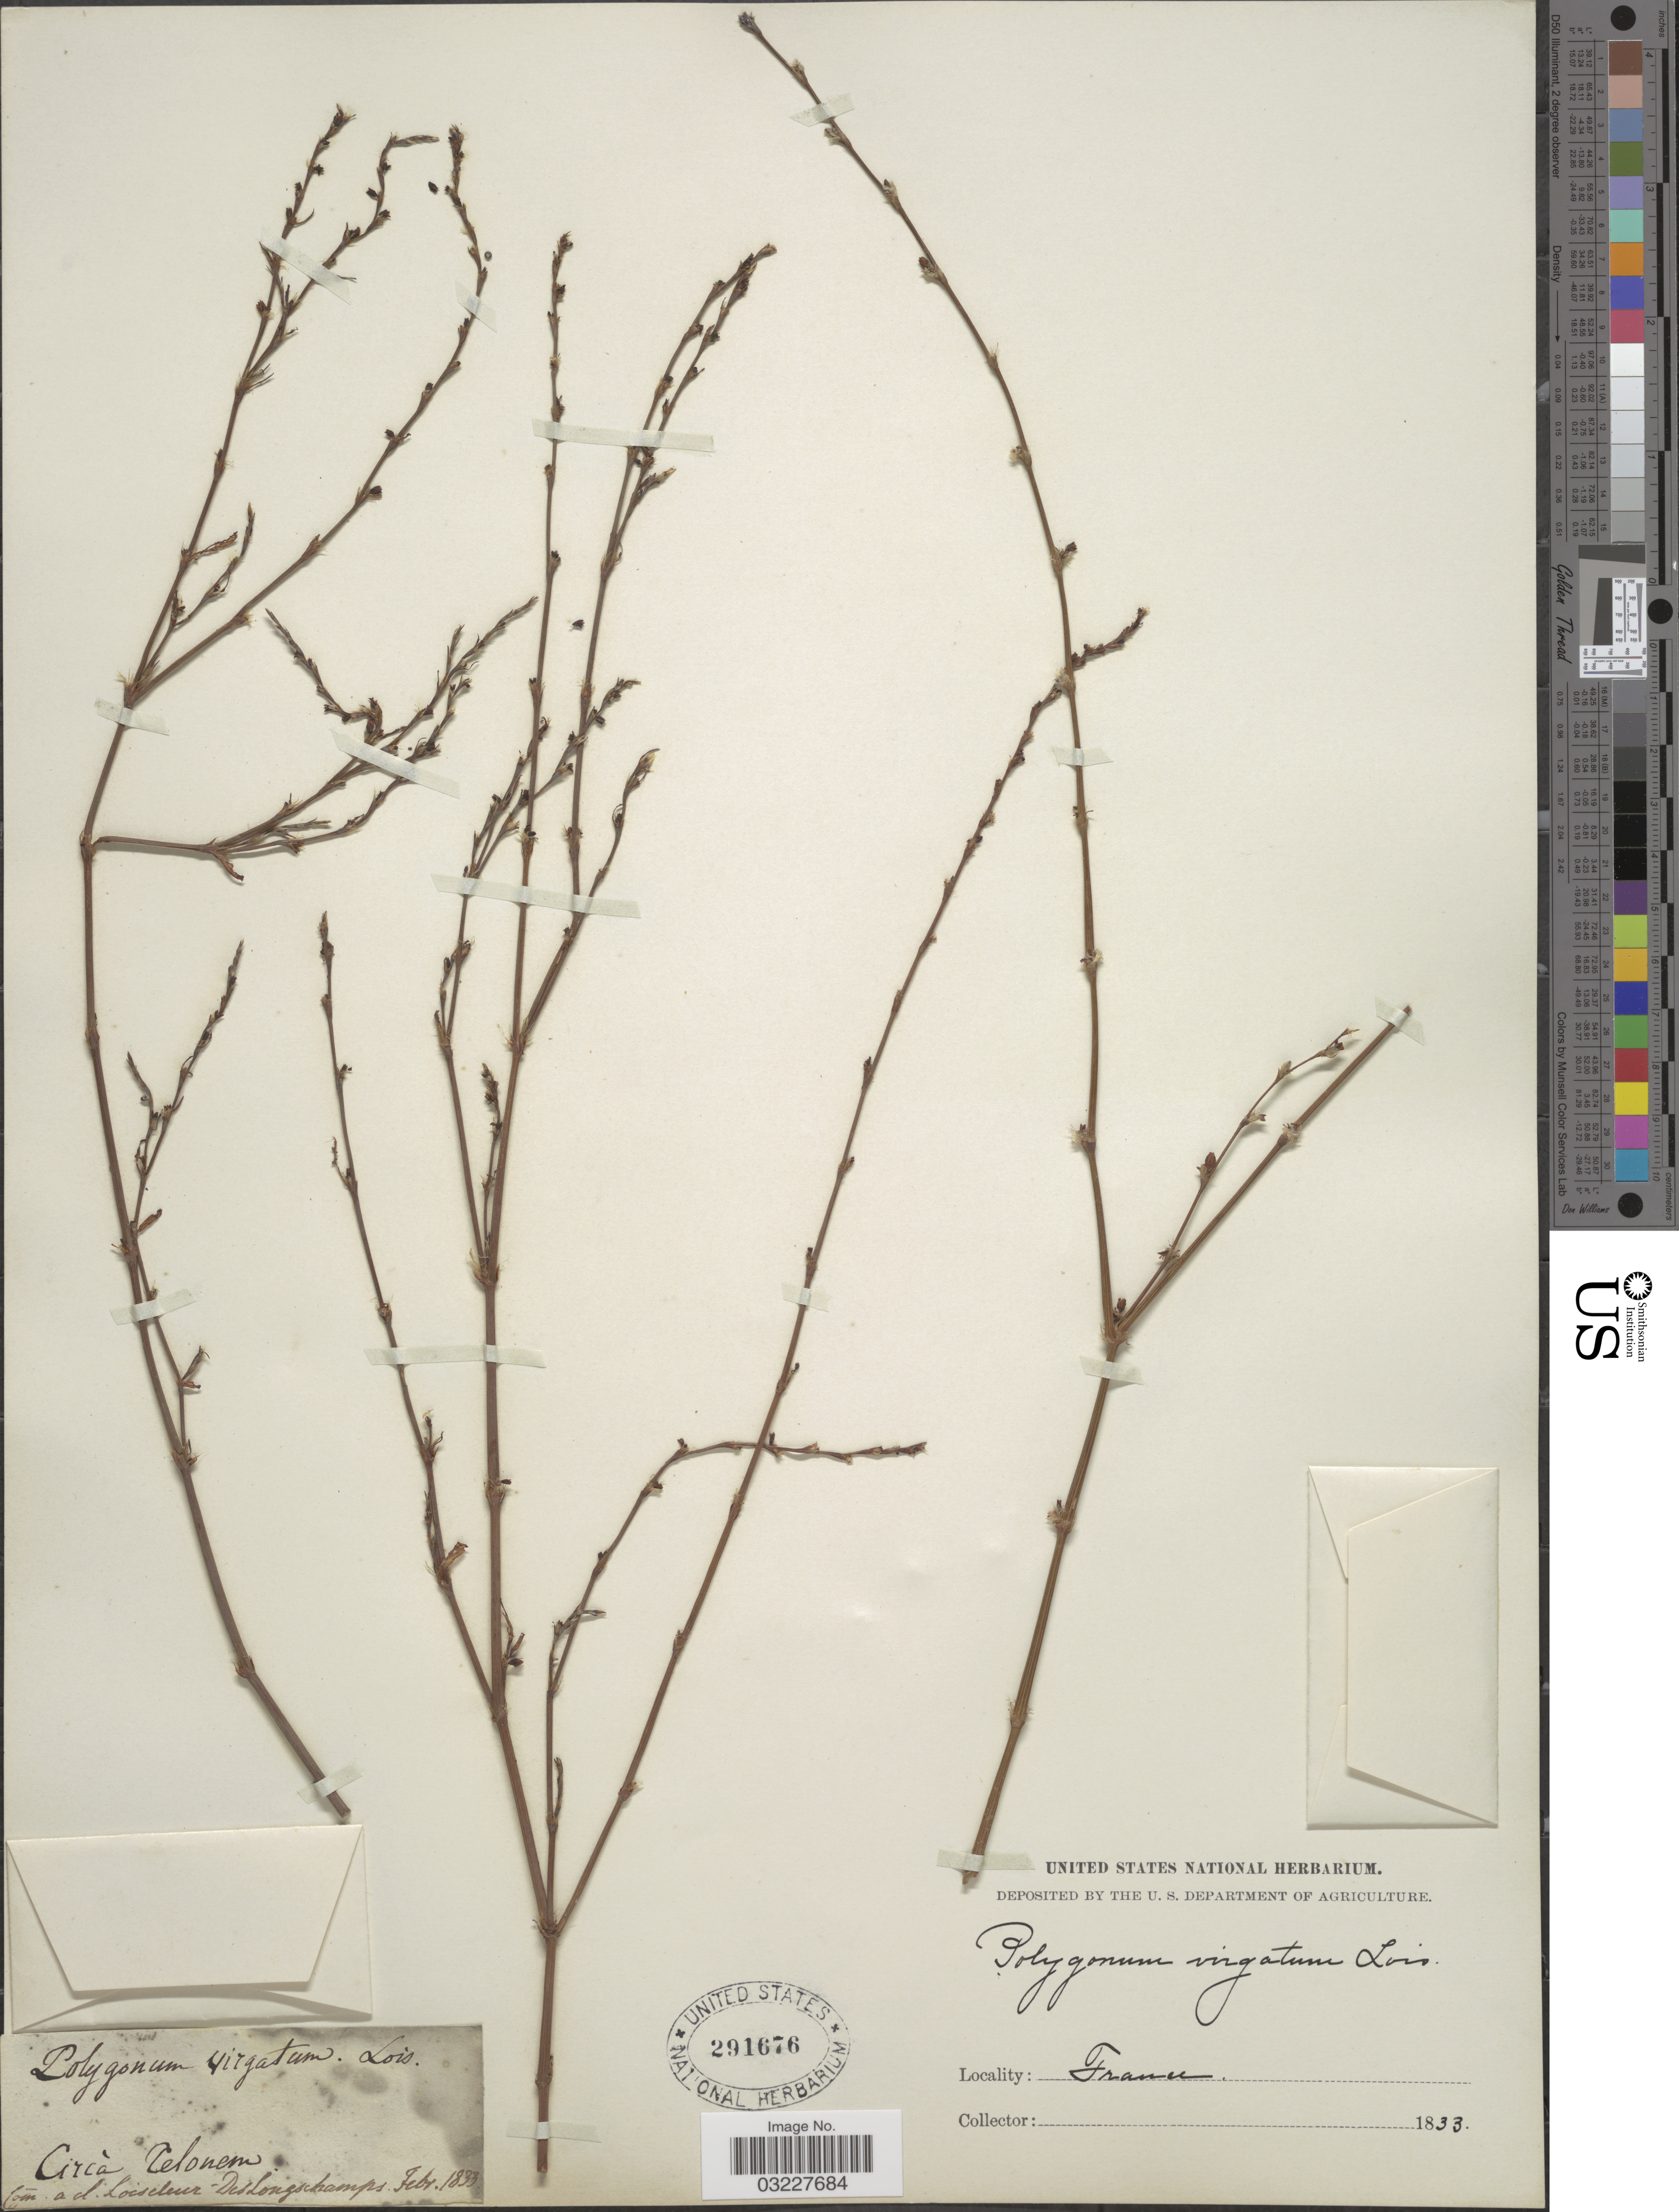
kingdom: Plantae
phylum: Tracheophyta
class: Magnoliopsida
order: Caryophyllales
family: Polygonaceae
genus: Polygonum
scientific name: Polygonum virgatum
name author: Cham. & Schltdl.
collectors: ex herb. United States National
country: France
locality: Circa Telonem.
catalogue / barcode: US 291676